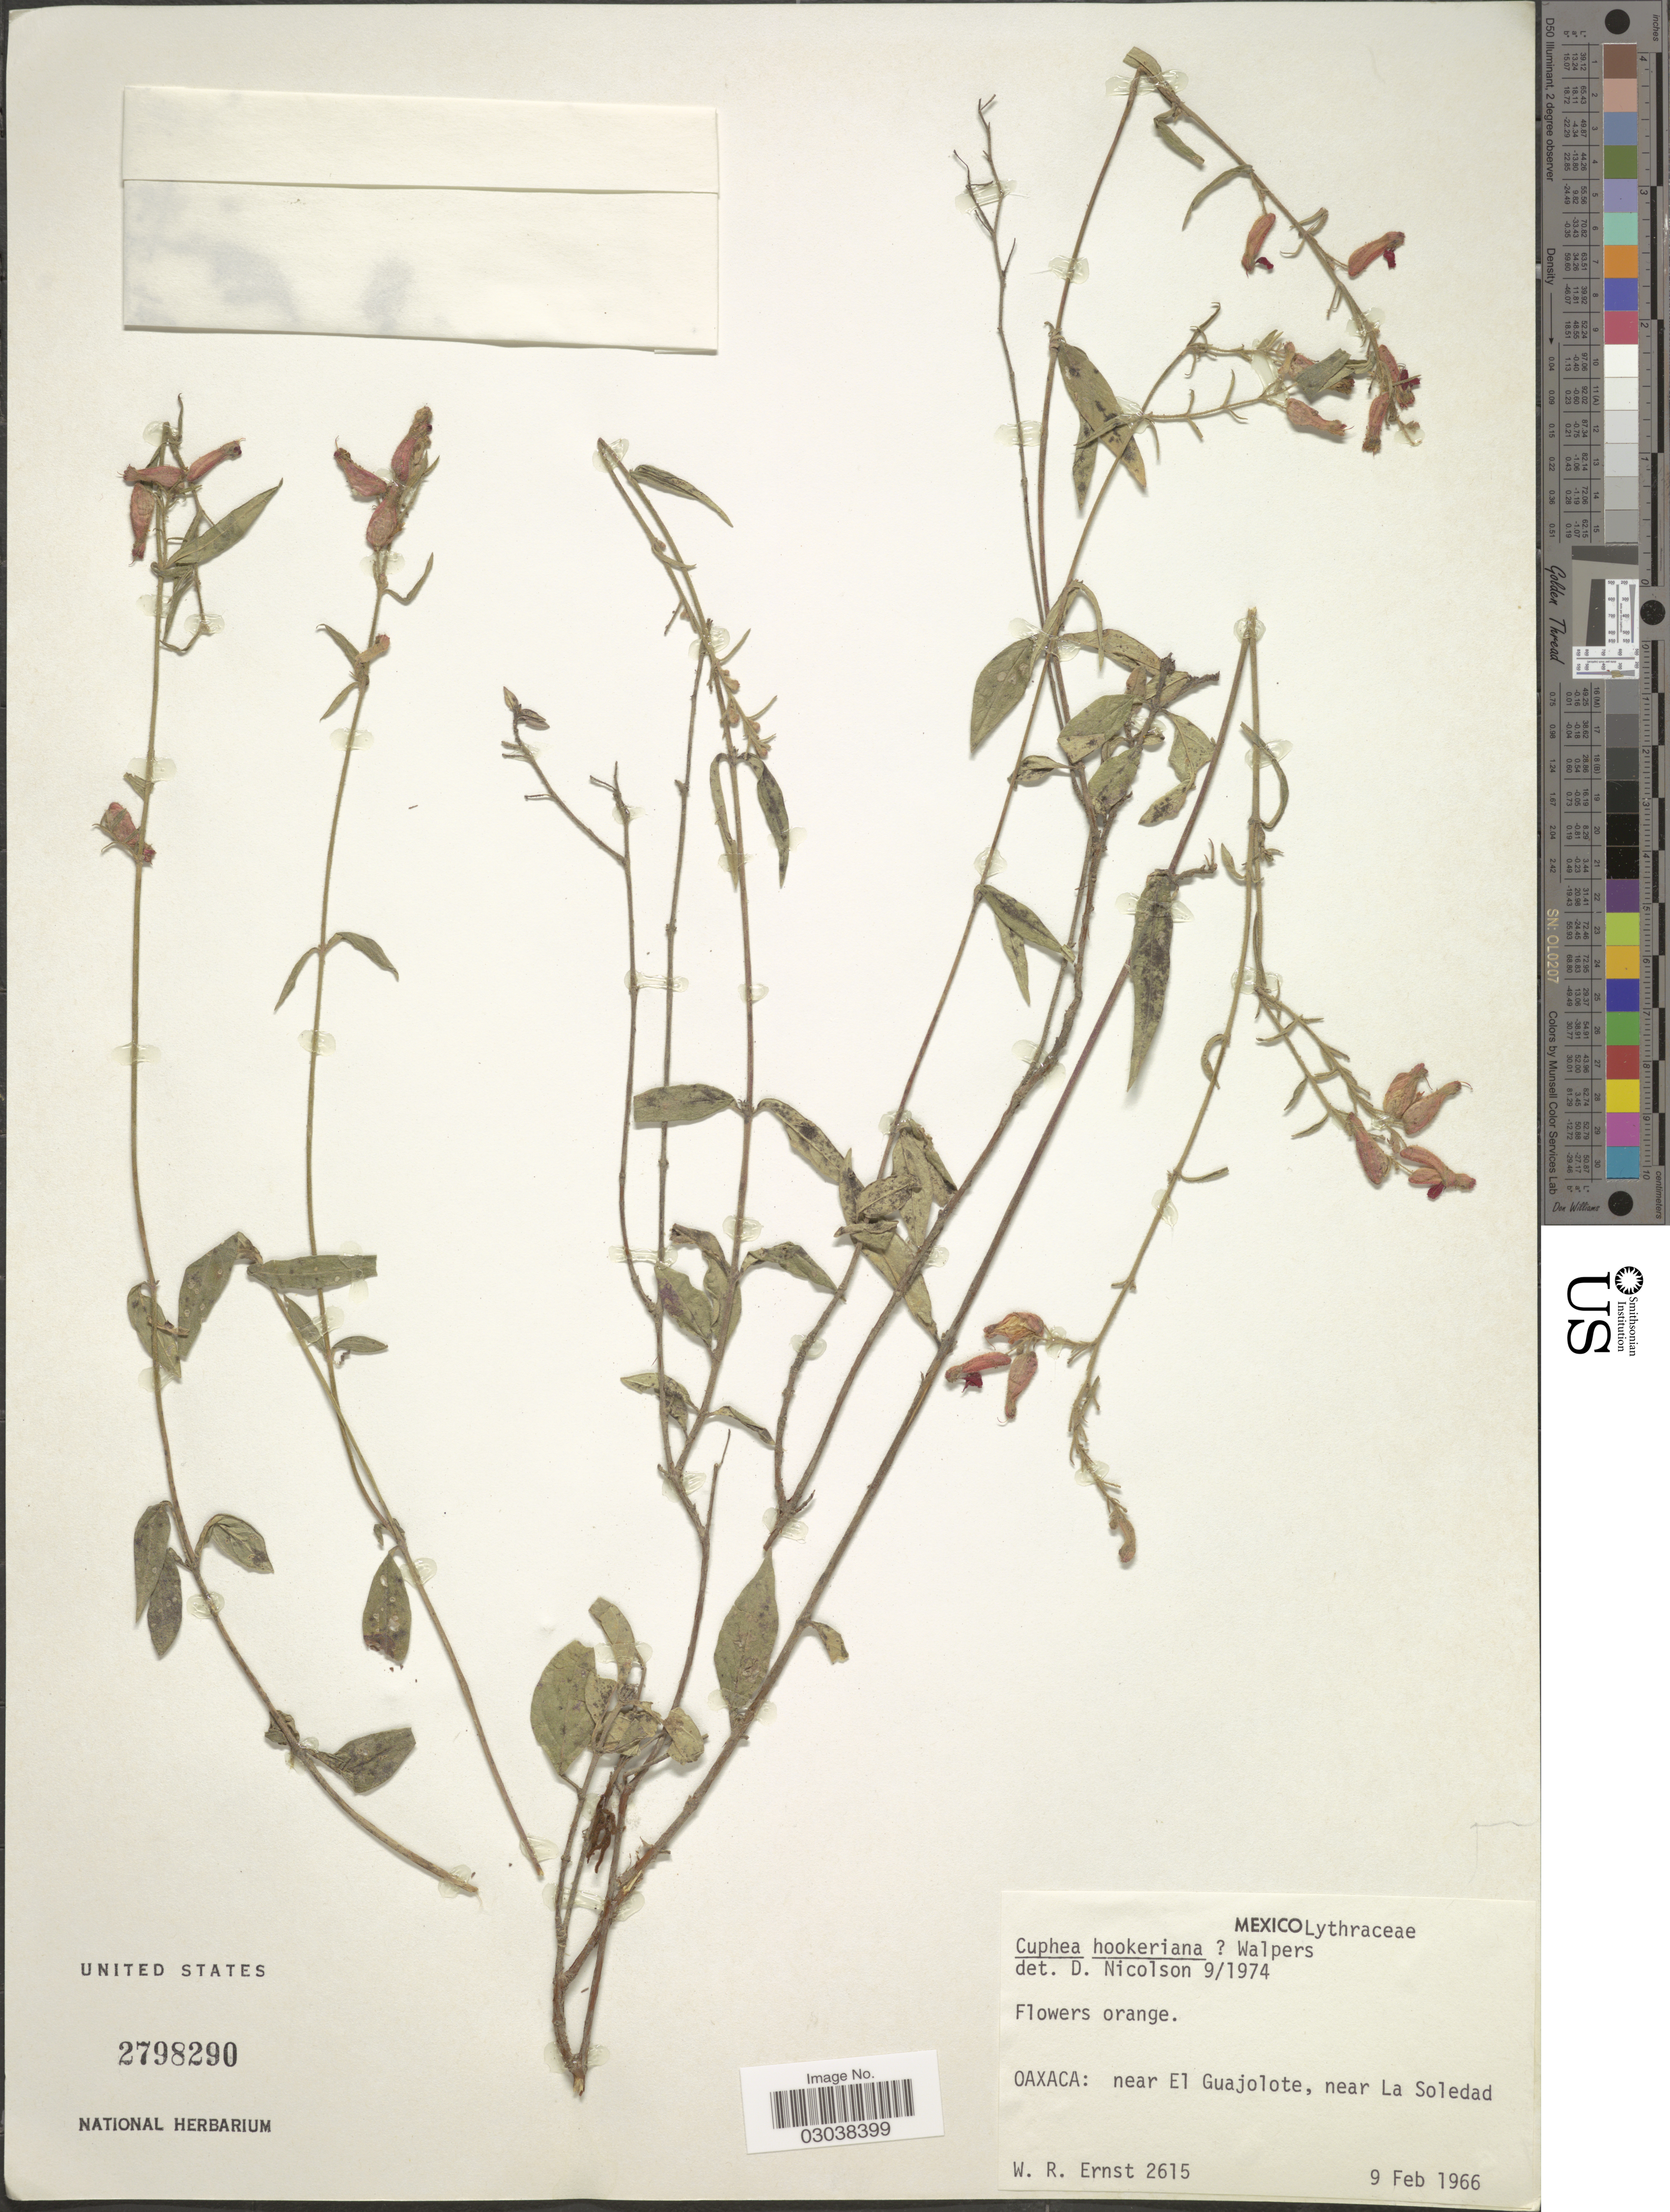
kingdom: Plantae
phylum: Tracheophyta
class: Magnoliopsida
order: Myrtales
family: Lythraceae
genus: Cuphea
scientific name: Cuphea hookeriana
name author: Walp.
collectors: W. R. Ernst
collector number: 2615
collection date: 1966-02-09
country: Mexico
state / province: Oaxaca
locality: Near El Guajolote, near La Soledad.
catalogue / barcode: US 2798290